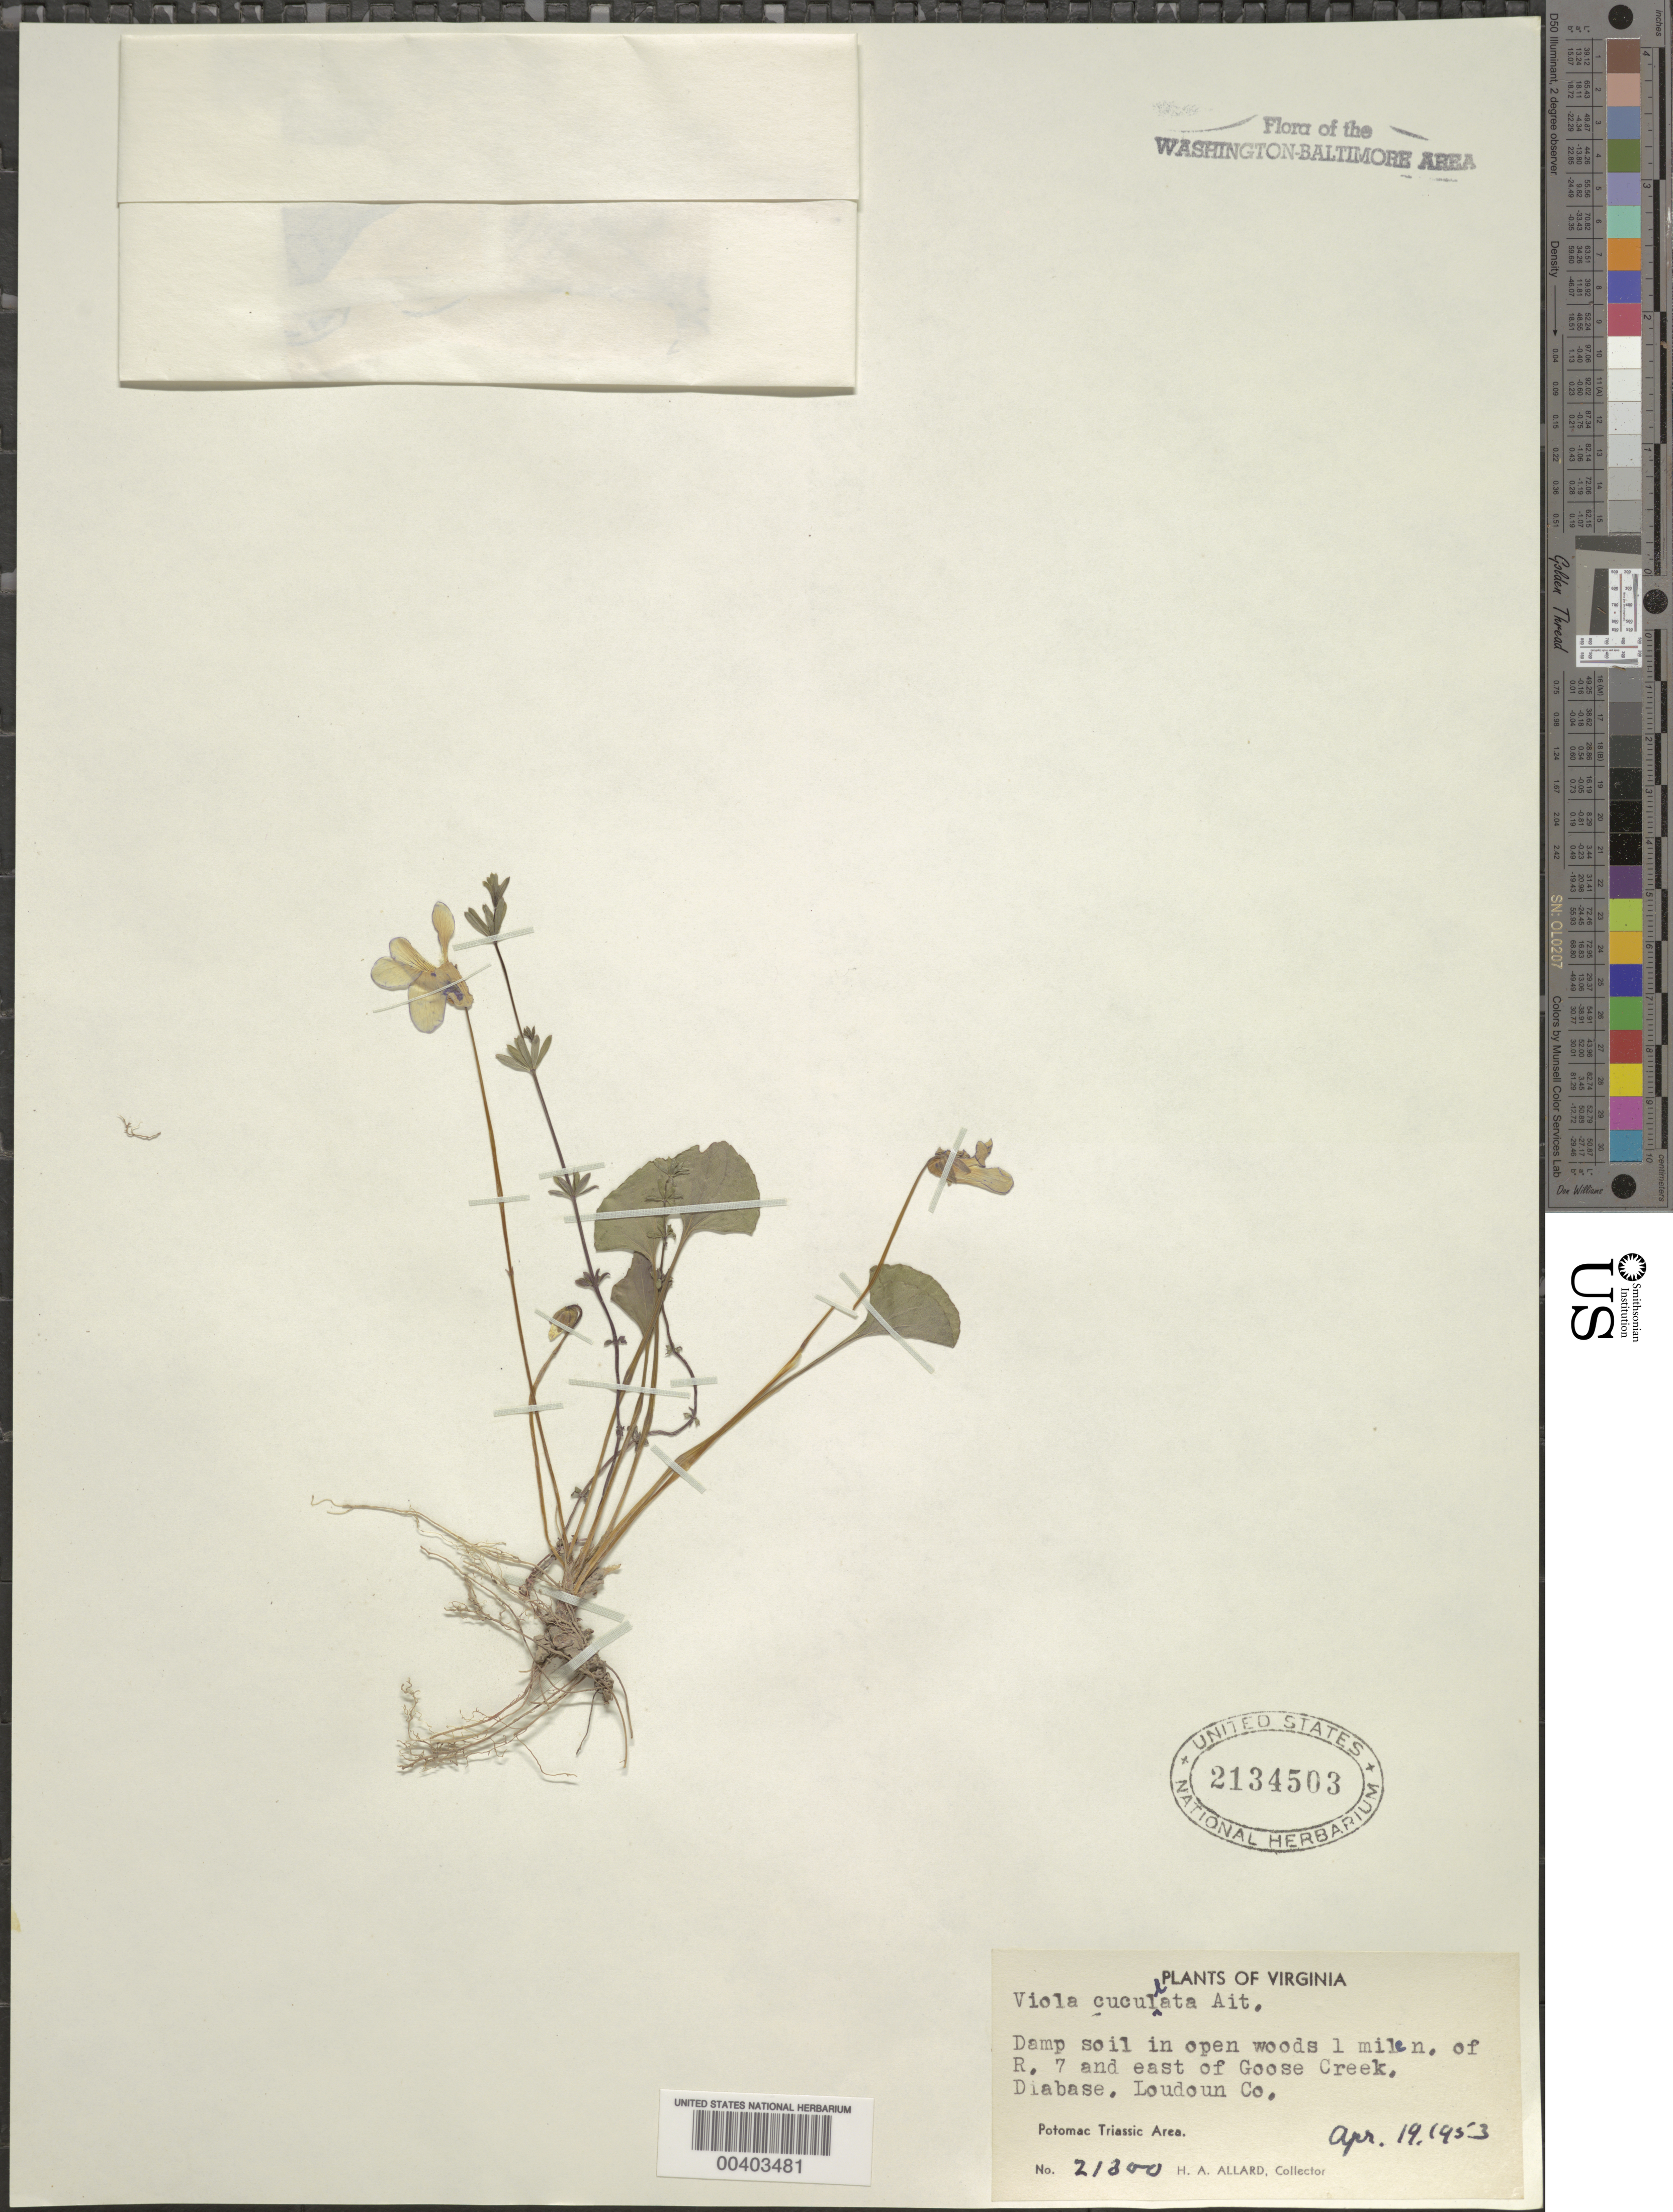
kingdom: Plantae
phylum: Tracheophyta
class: Magnoliopsida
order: Malpighiales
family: Violaceae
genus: Viola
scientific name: Viola cucullata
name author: Aiton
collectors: H. A. Allard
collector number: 21300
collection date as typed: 19 Apr 1953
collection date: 1953-04-19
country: United States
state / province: Virginia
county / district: Loudoun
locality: North of Route 7, east of Goose Creek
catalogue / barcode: US 2134503